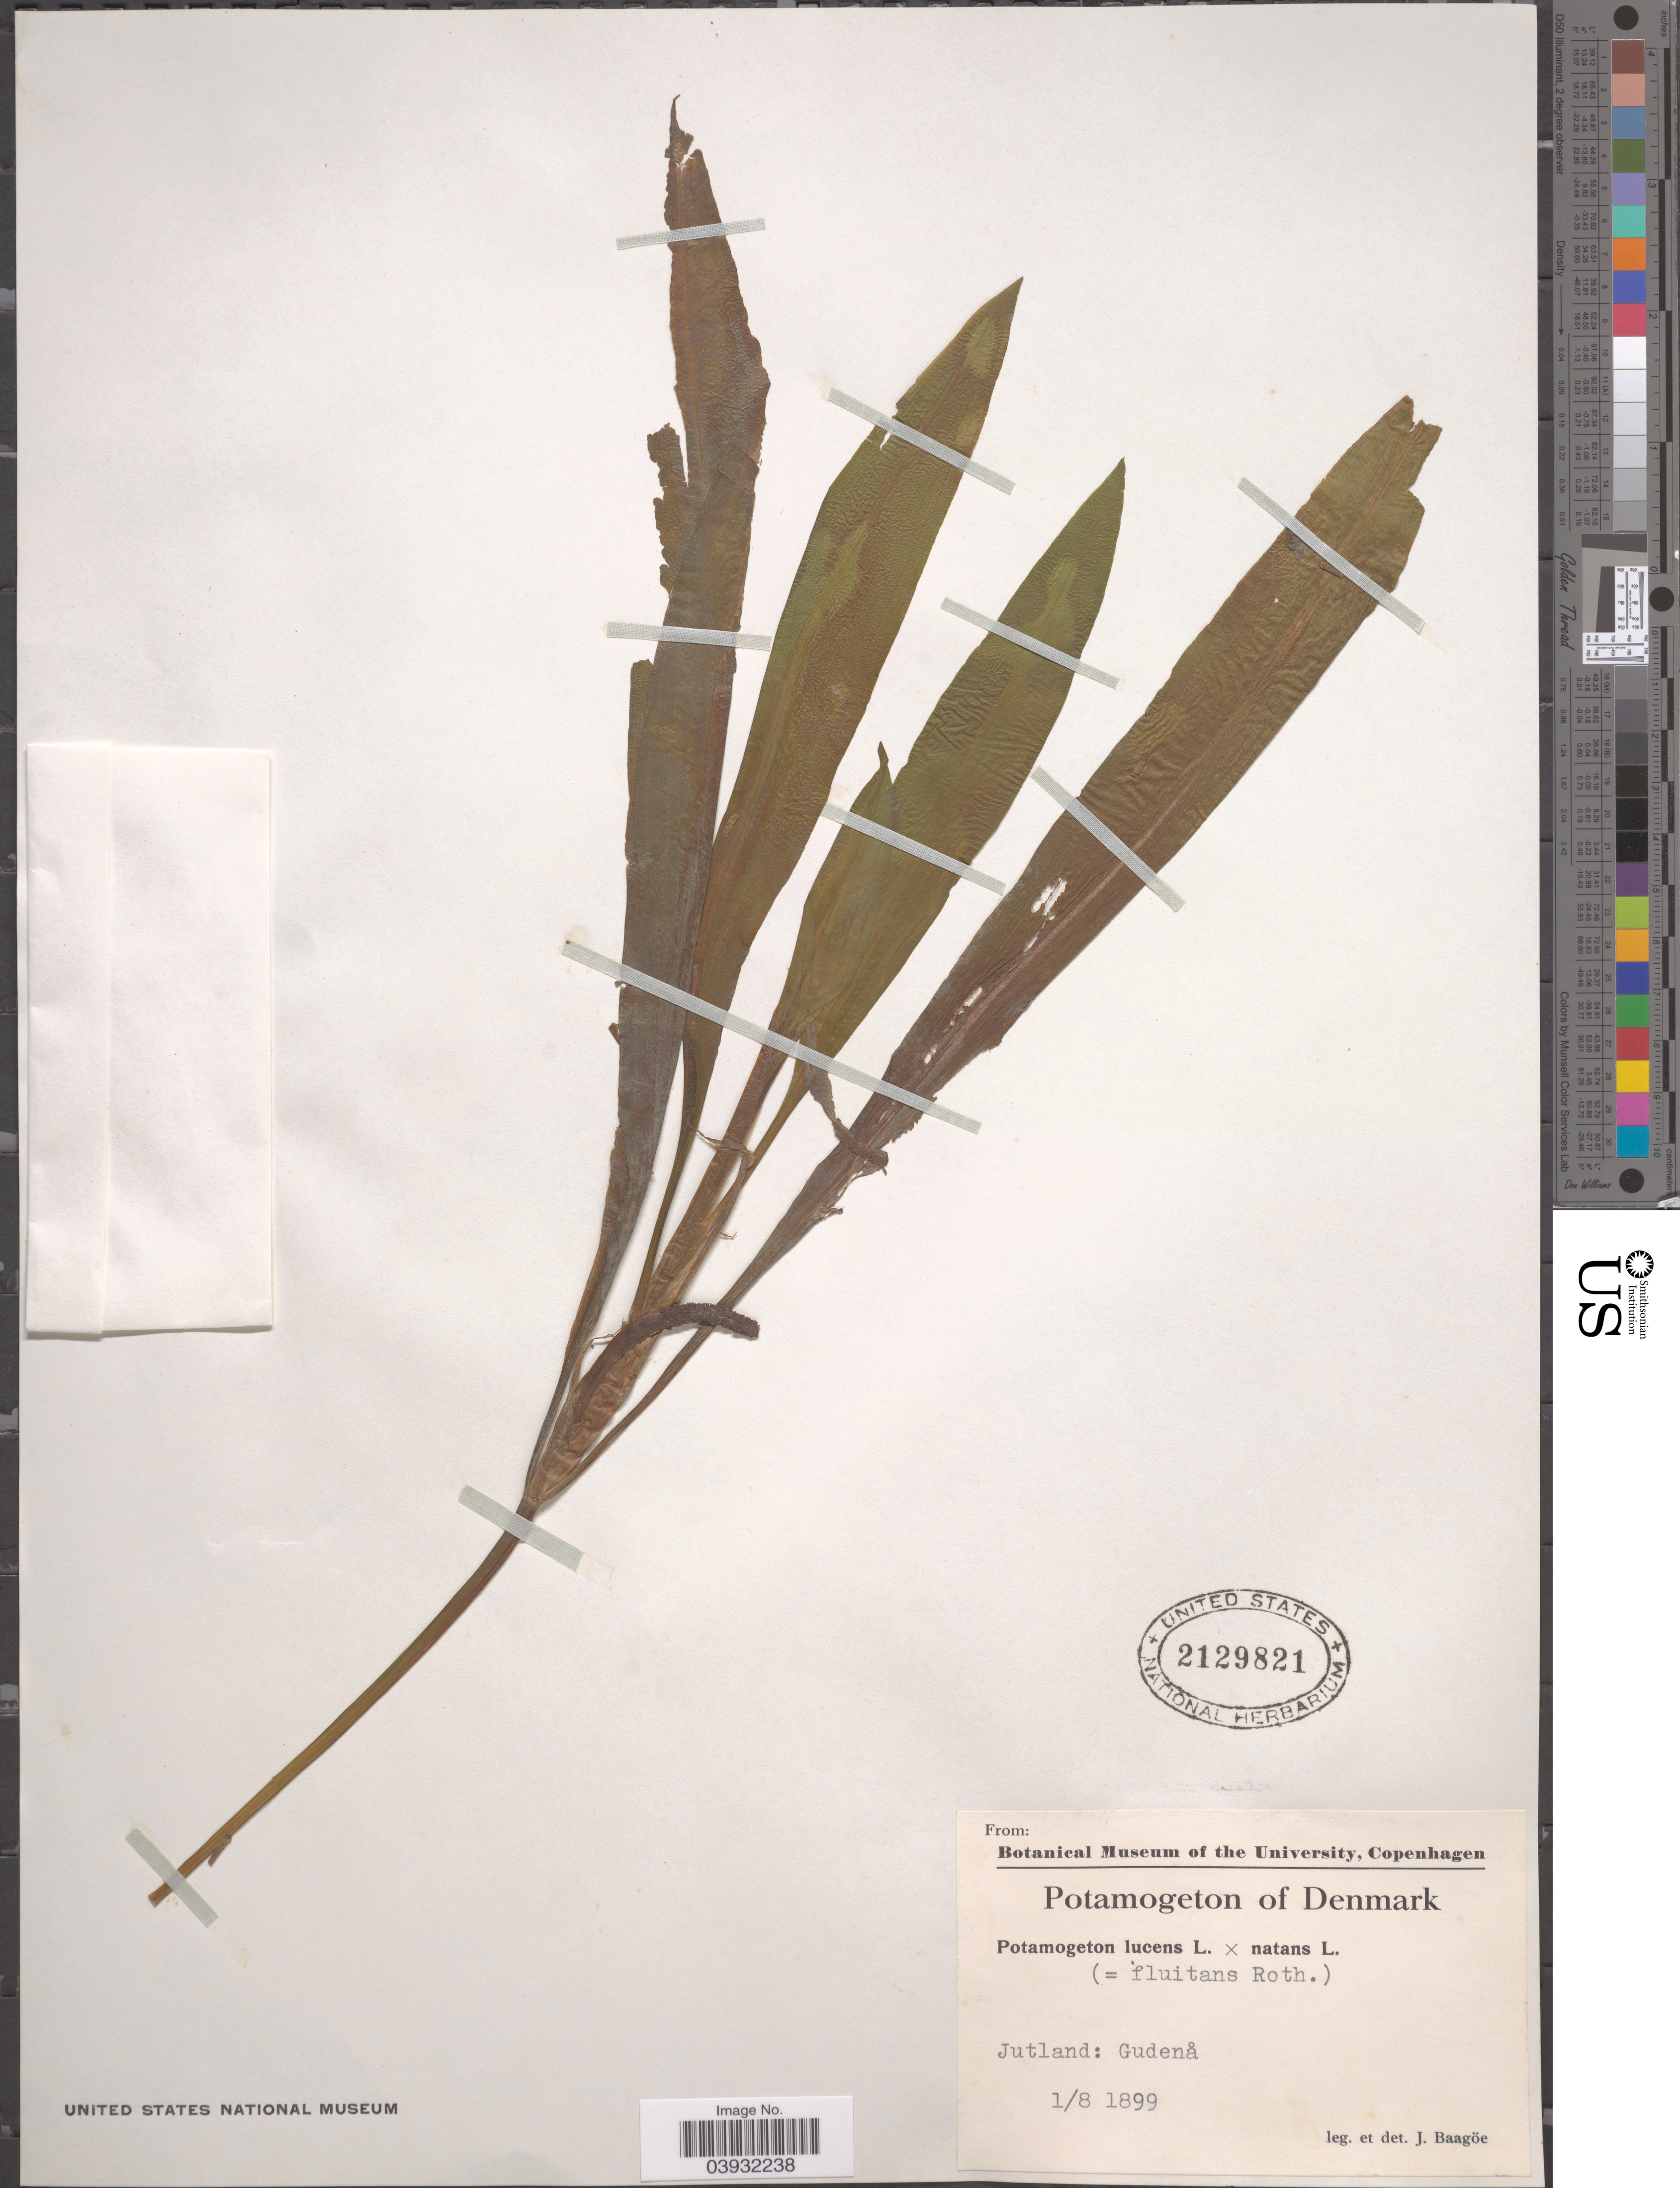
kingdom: Plantae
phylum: Tracheophyta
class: Liliopsida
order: Alismatales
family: Potamogetonaceae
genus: Potamogeton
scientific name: Potamogeton lucens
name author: L.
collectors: J. Baagoe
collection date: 1899-08-01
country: Denmark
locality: Jutland: Gudenå.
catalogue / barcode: US 2129821